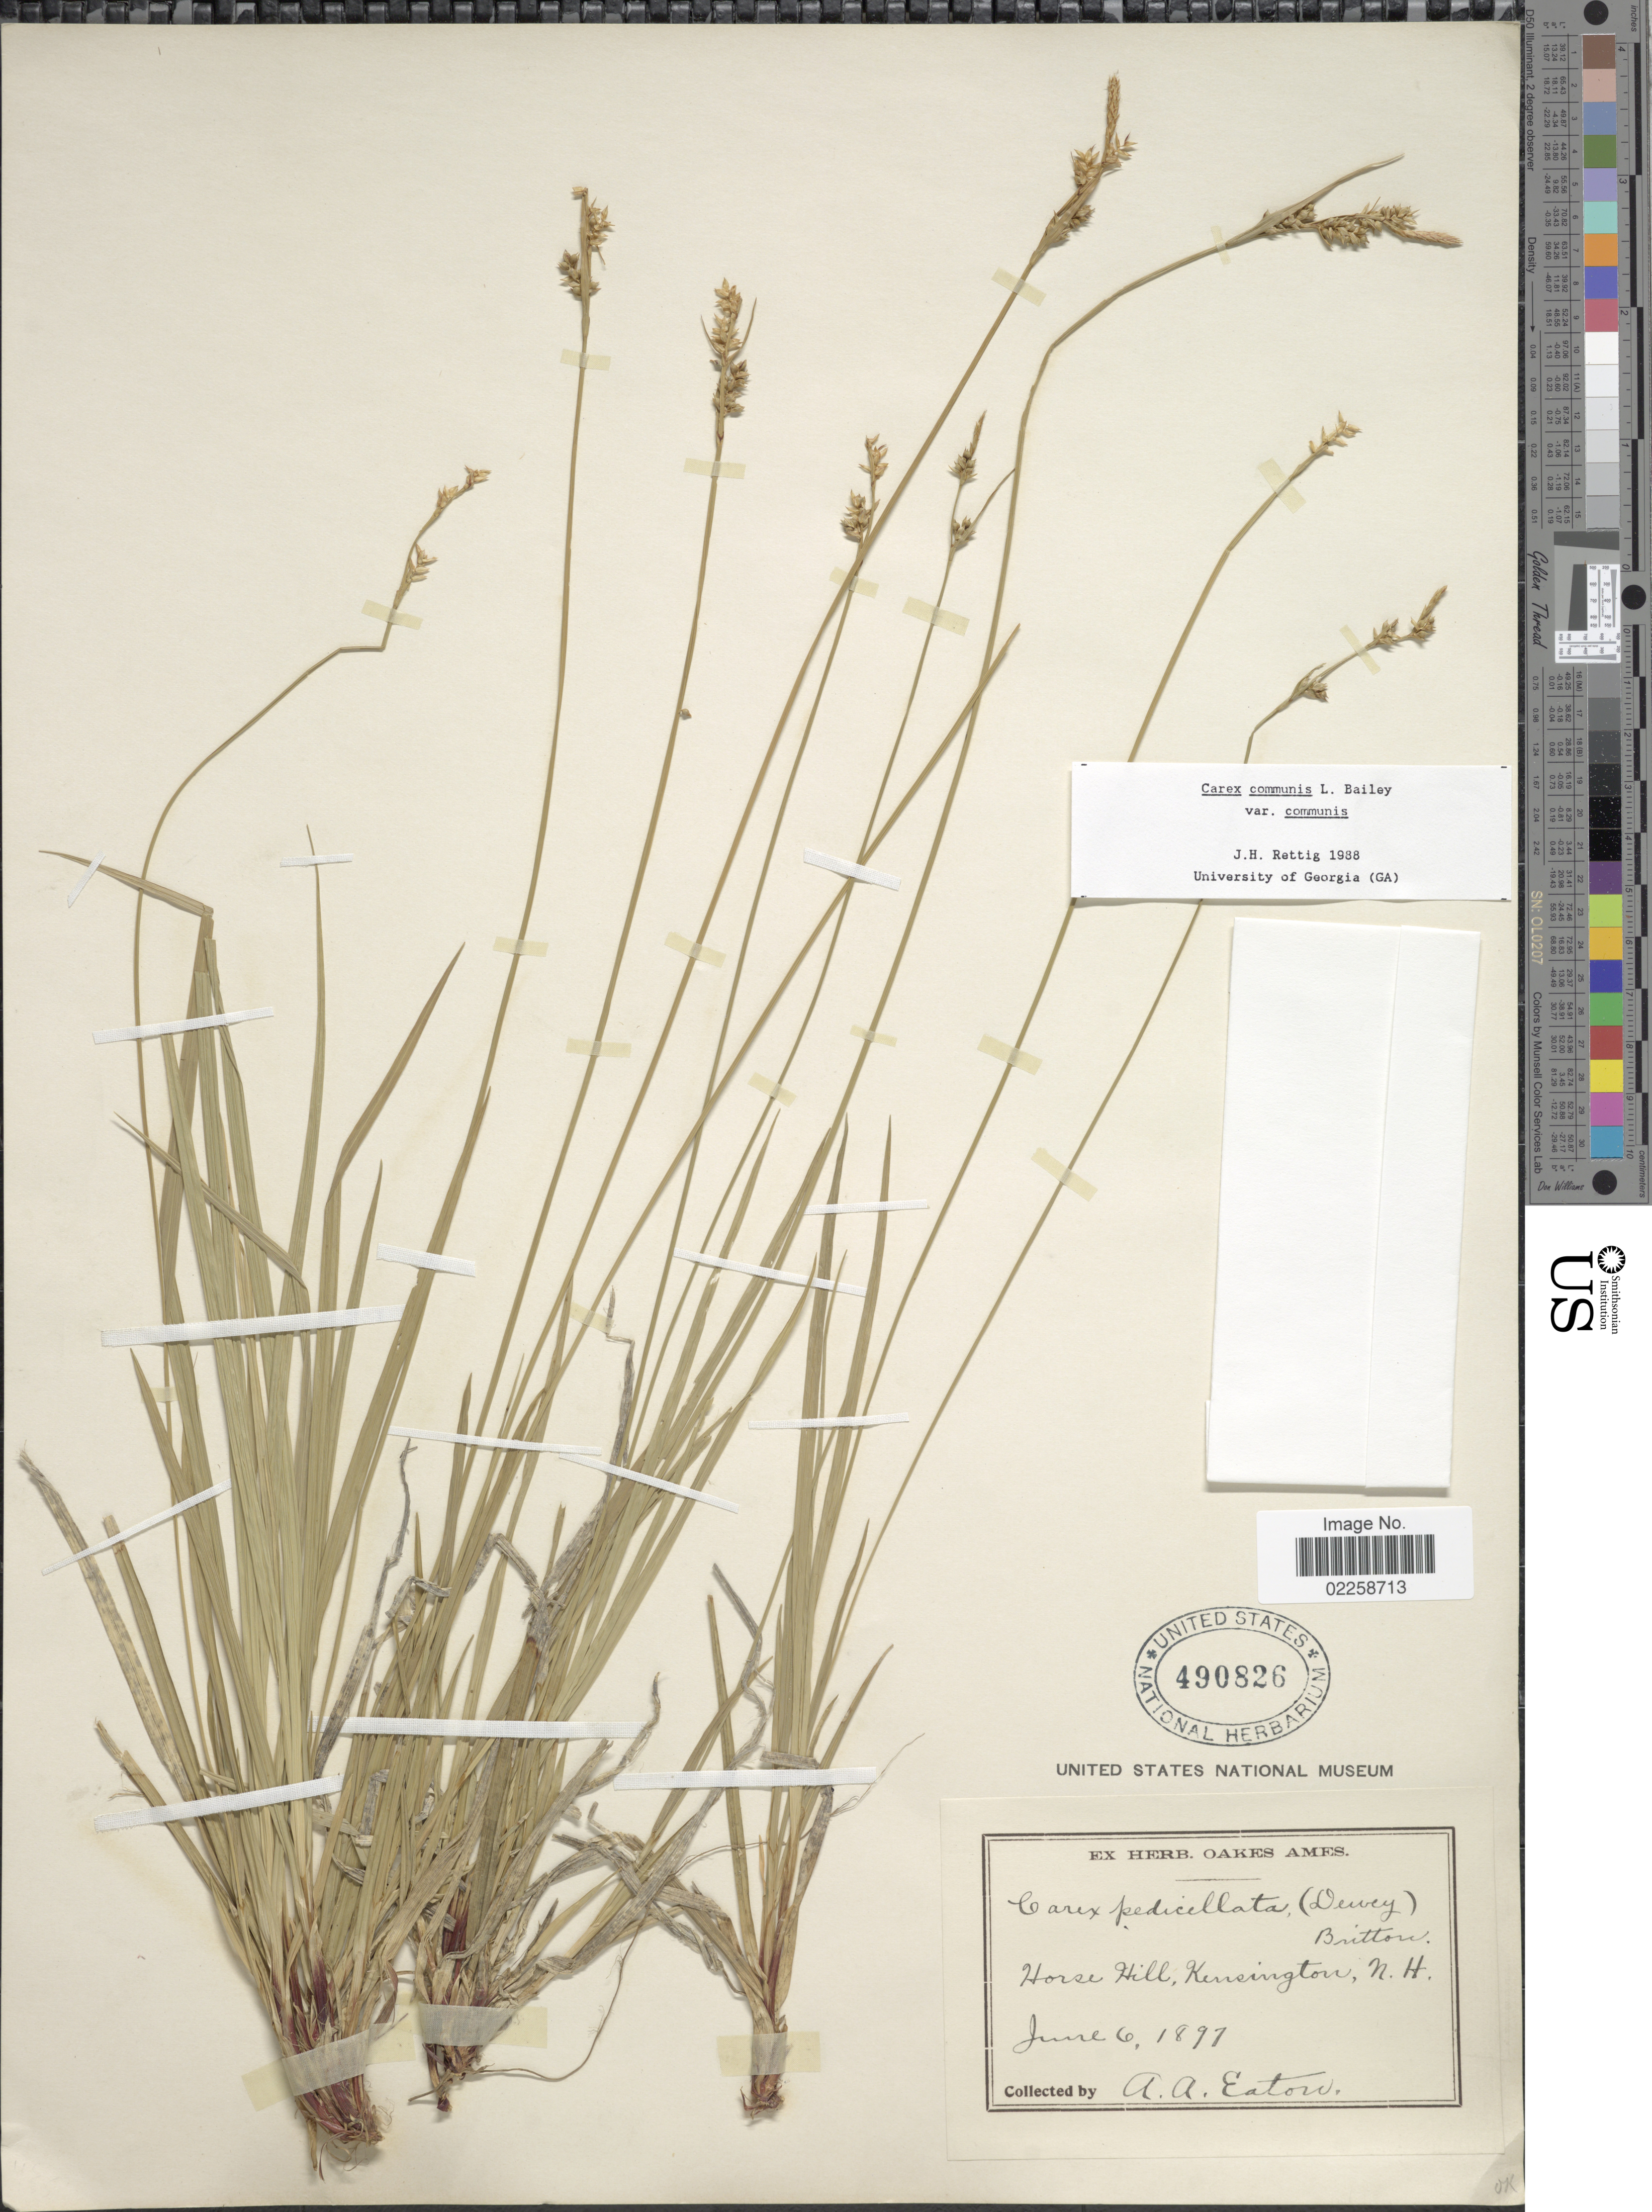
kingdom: Plantae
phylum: Tracheophyta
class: Liliopsida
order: Poales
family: Cyperaceae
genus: Carex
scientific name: Carex communis var. communis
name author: L.H. Bailey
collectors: A. A. Eaton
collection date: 1897-06-06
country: United States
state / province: New Hampshire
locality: Horse Hill, Kensington, N. H.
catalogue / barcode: US 490826